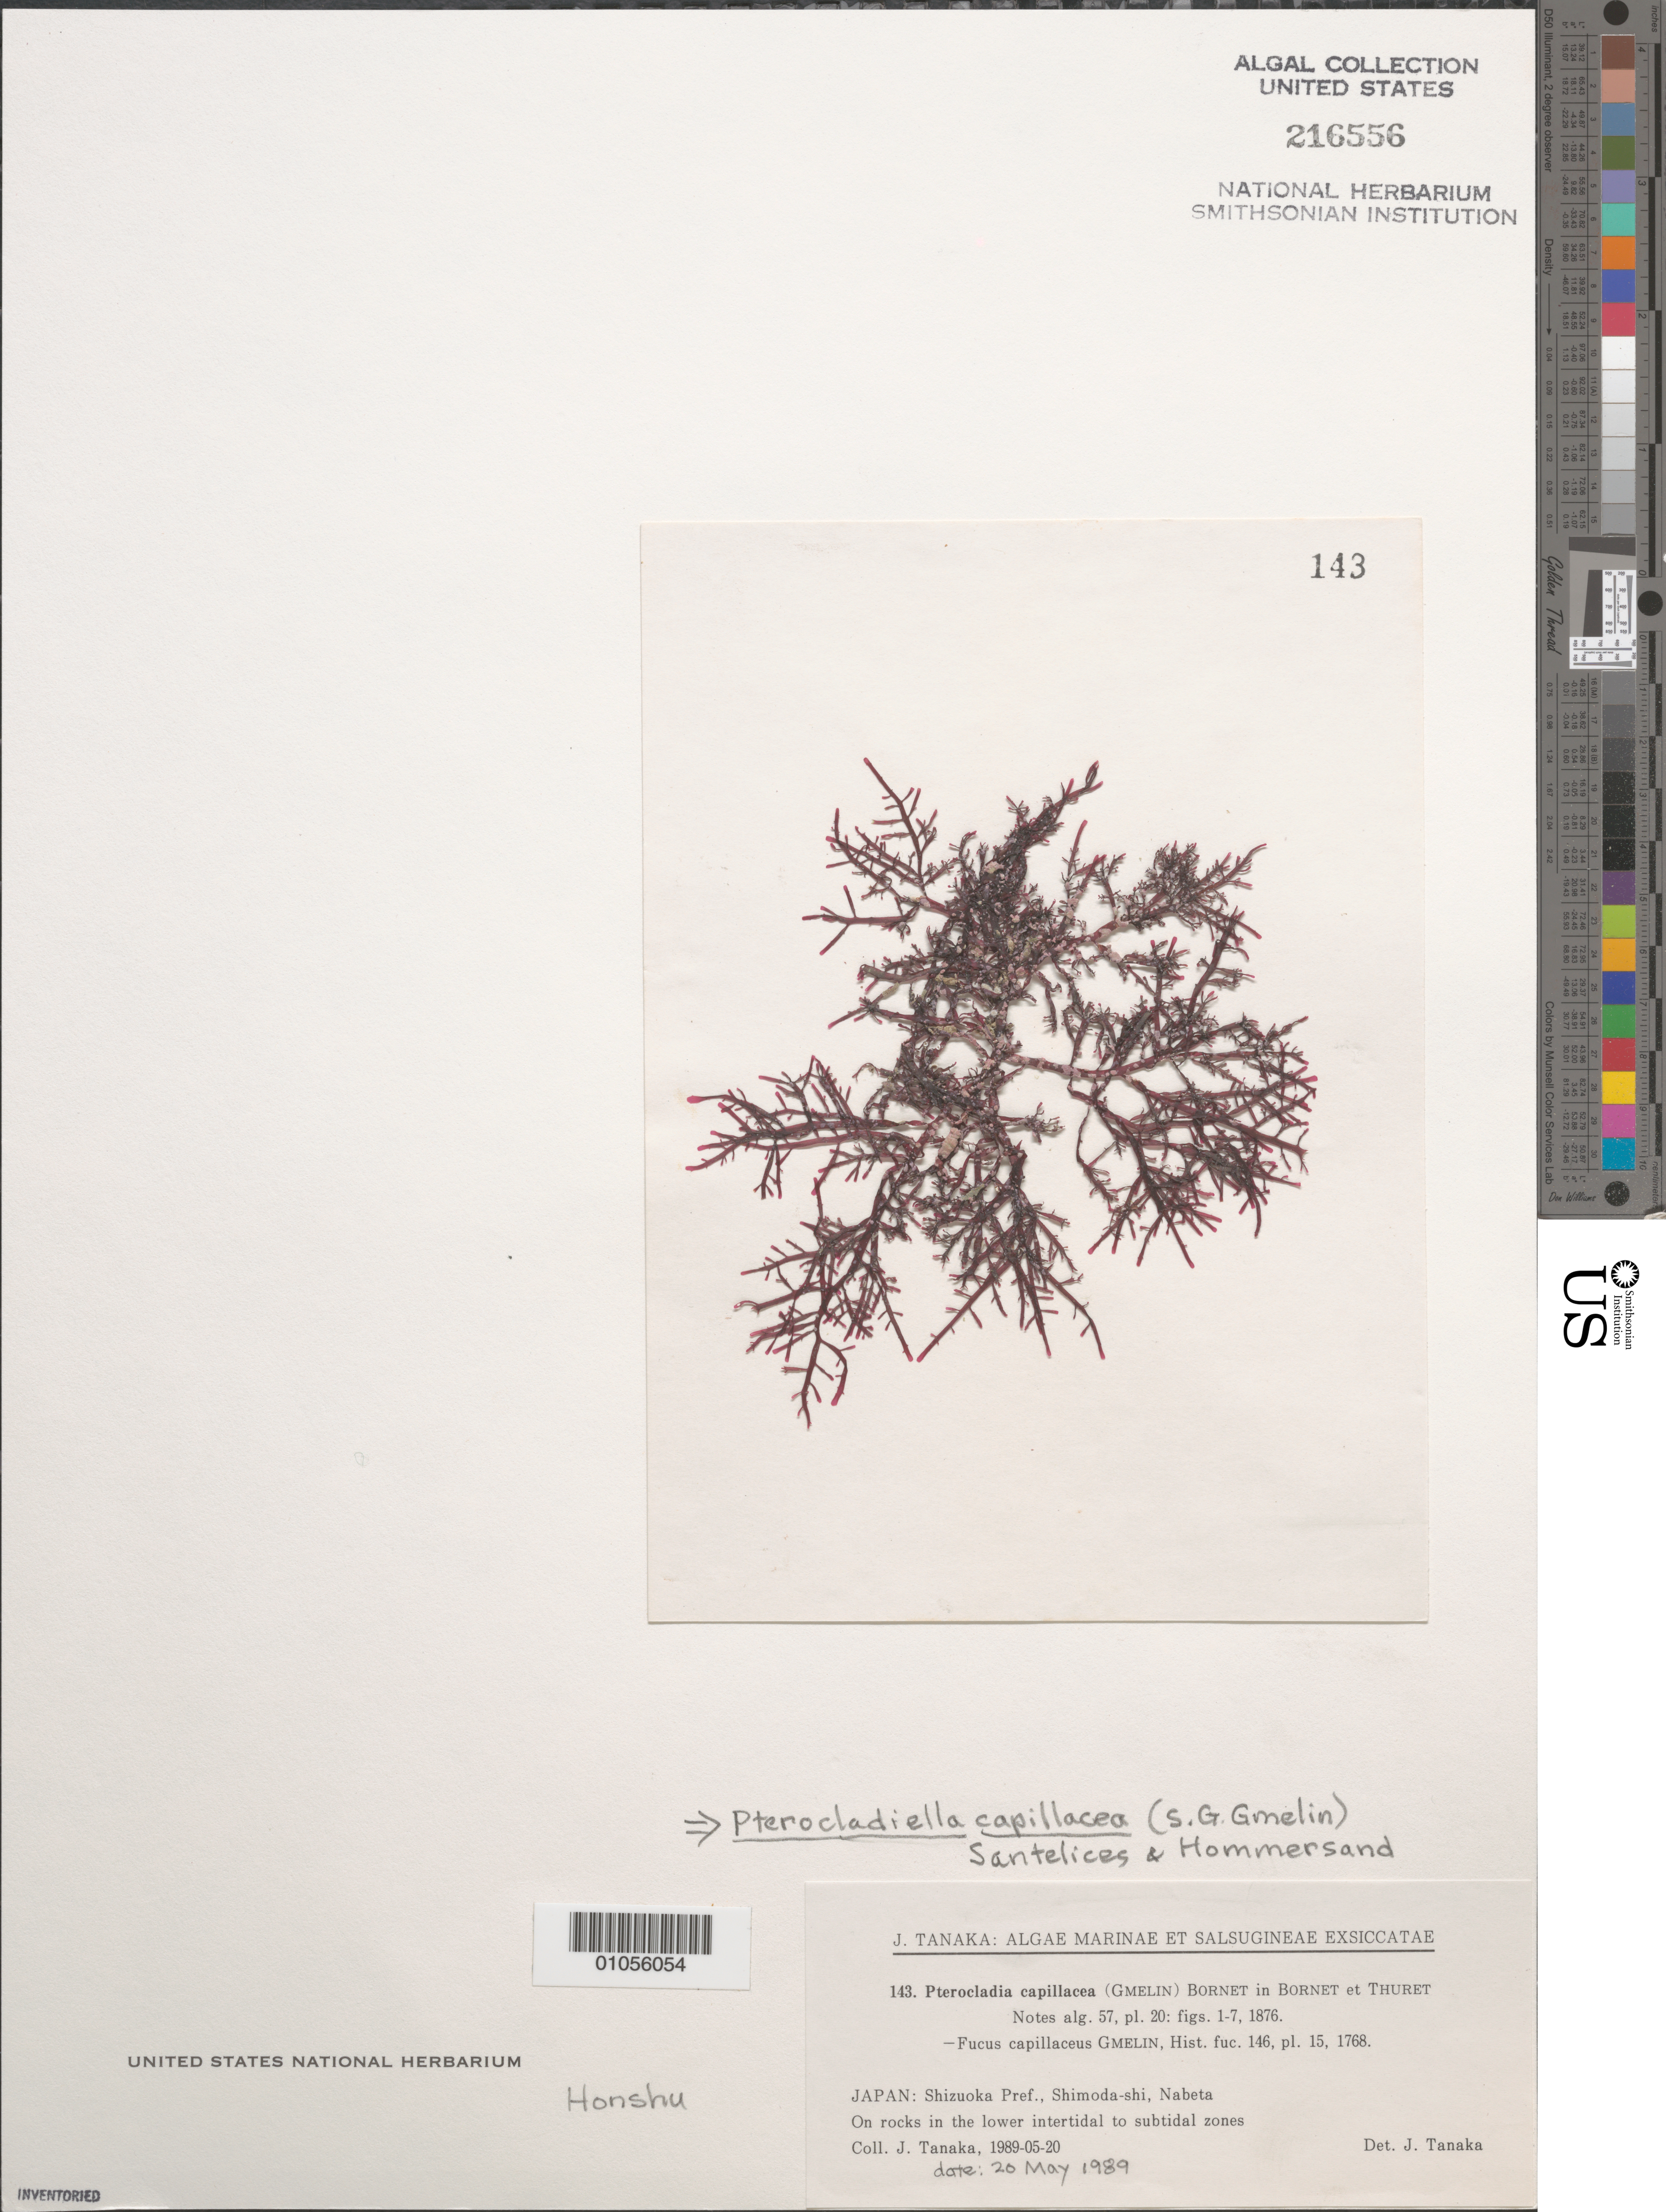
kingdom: Plantae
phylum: Rhodophyta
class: Florideophyceae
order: Gelidiales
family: Pterocladiaceae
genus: Pterocladiella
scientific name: Pterocladiella capillacea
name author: (S.G. Gmel.) Santelices & Hommers.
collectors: J. Tanaka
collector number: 143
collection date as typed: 20 May 1989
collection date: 1989-05-20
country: Japan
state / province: Sizuoka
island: Honshu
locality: Shimoda-shi, Nabeta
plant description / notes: Tanaka, J., Algae Marinae et Salsugineae Exsiccatae, Fasc. VI (nos. 126-150), 1993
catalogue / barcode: US 216556